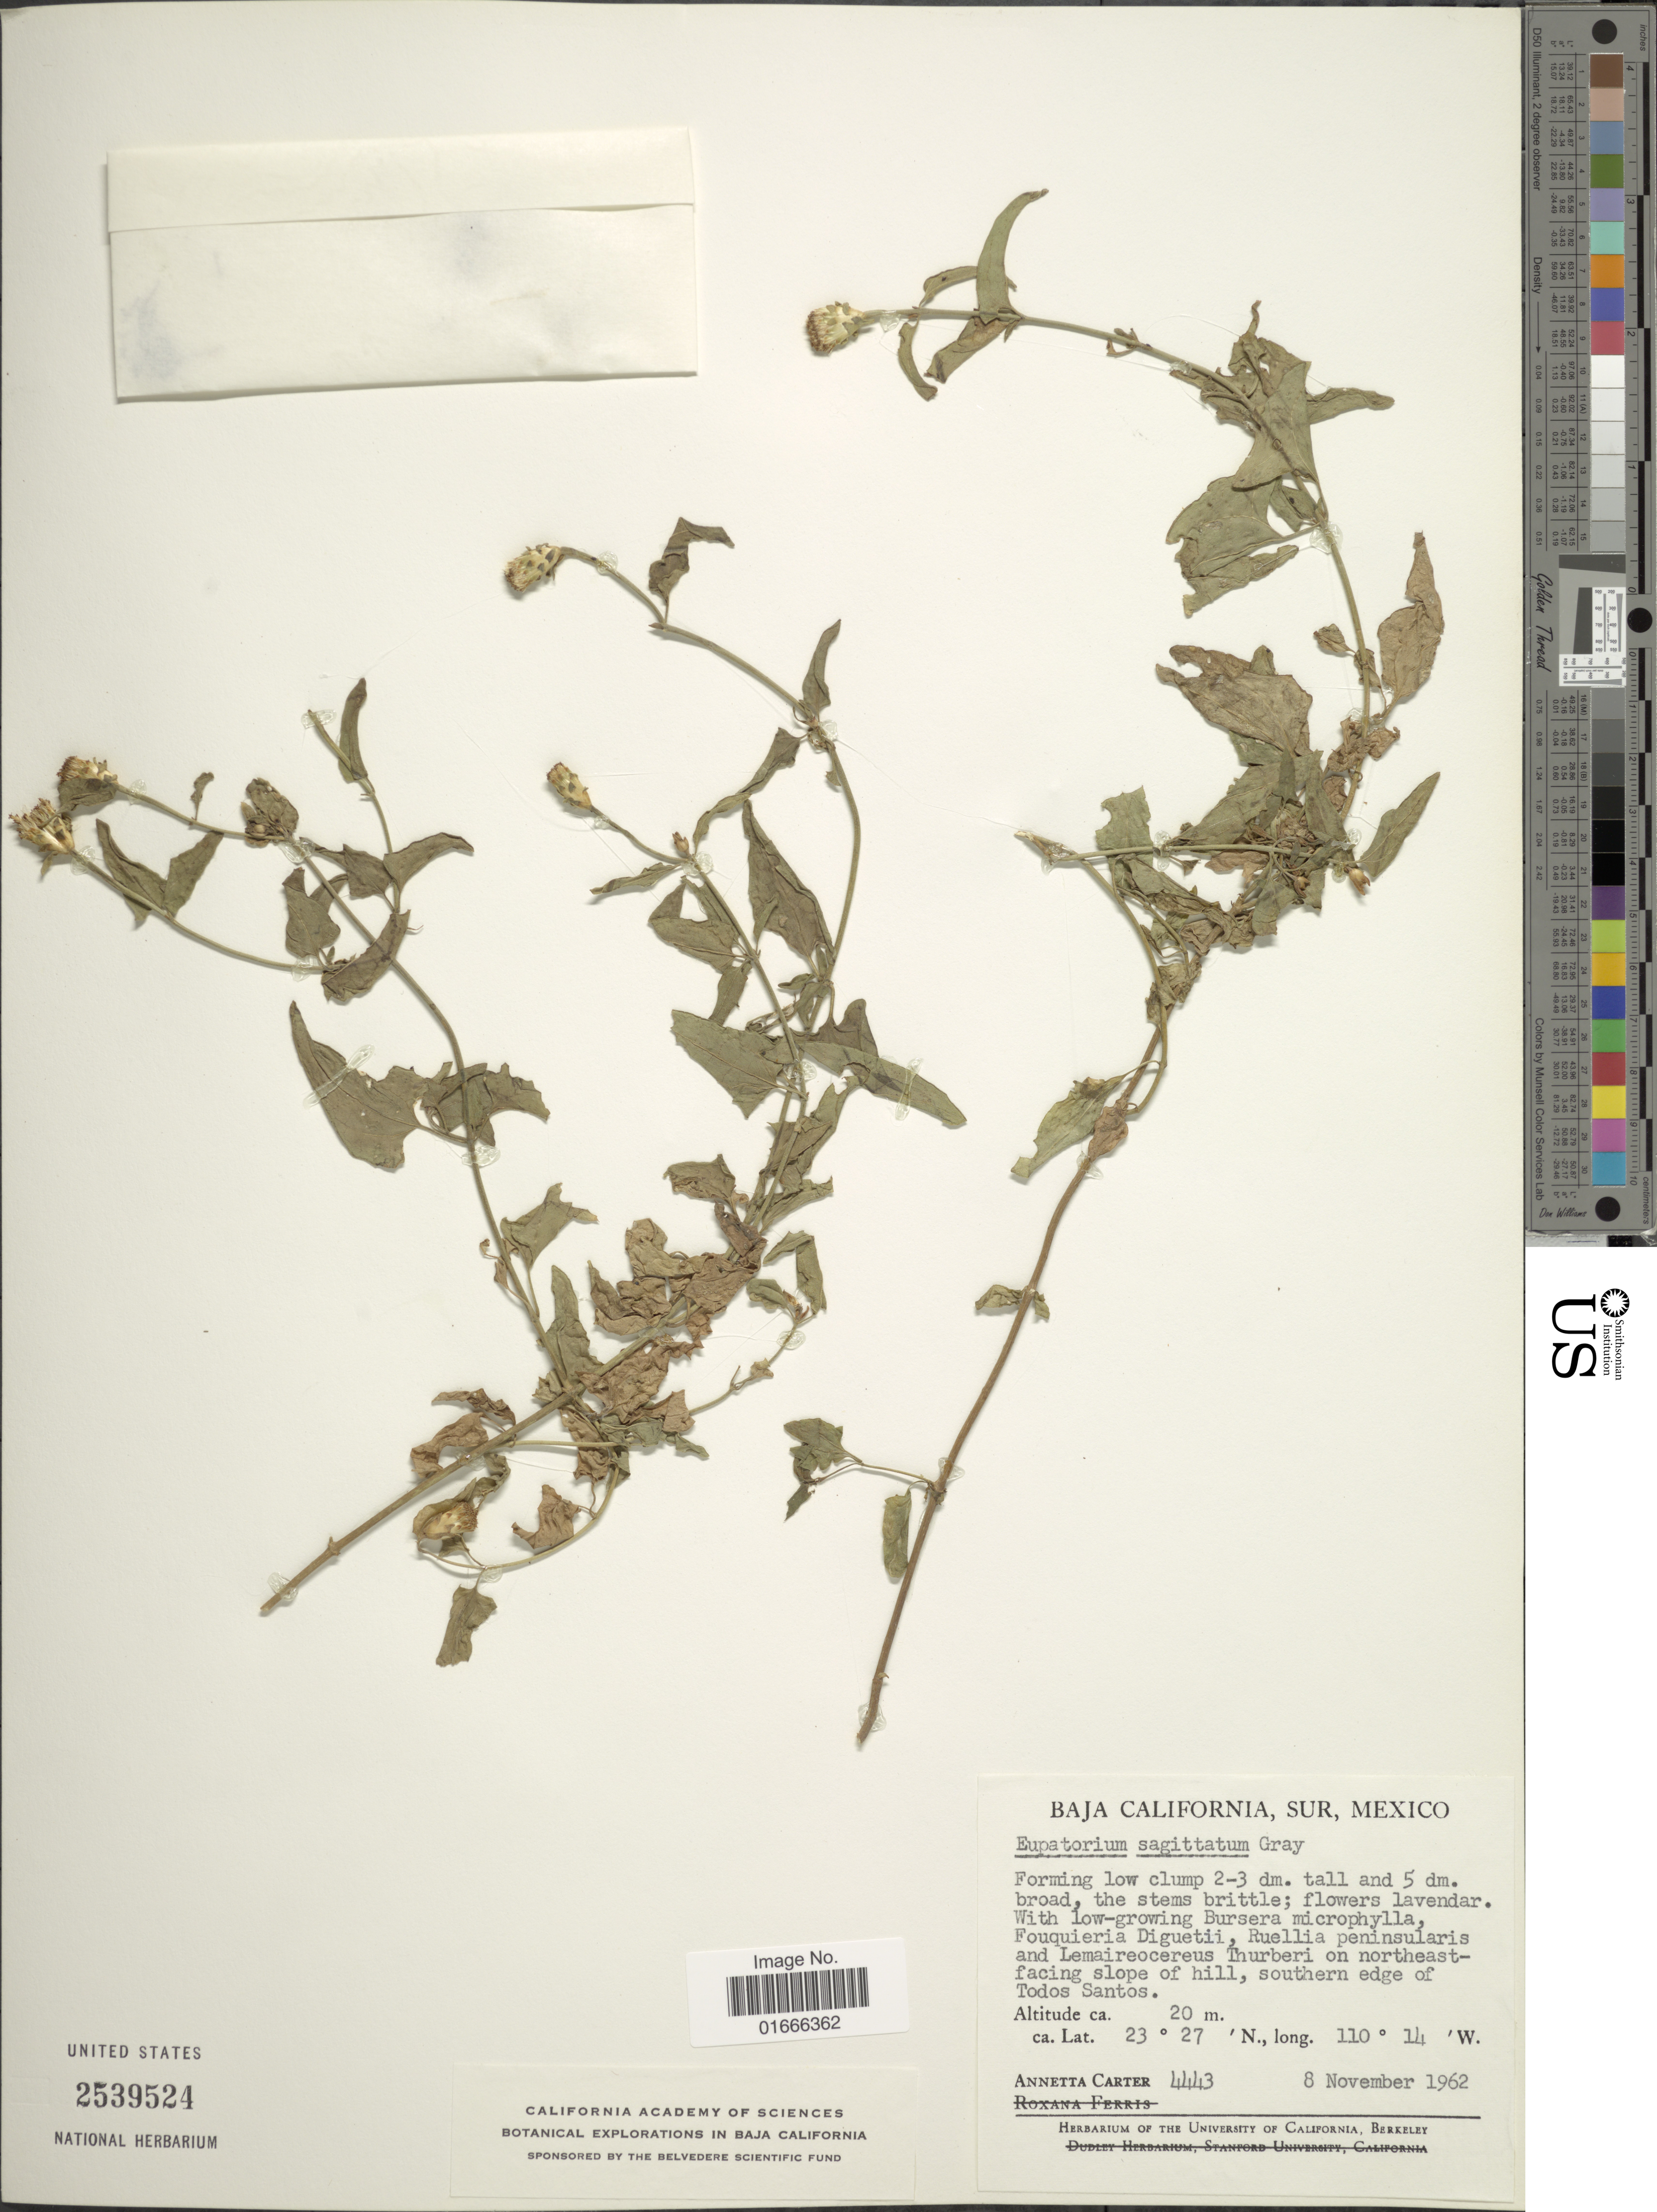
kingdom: Plantae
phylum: Tracheophyta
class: Magnoliopsida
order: Asterales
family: Asteraceae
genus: Chromolaena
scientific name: Chromolaena sagittata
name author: (A. Gray) R.M. King & H. Rob.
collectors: A. Carter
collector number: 4443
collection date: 1962-11-08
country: Mexico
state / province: Baja California Sur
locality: On northeast facing slope of hill, southern edge of Todos Santos.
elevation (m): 20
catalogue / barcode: US 2539524